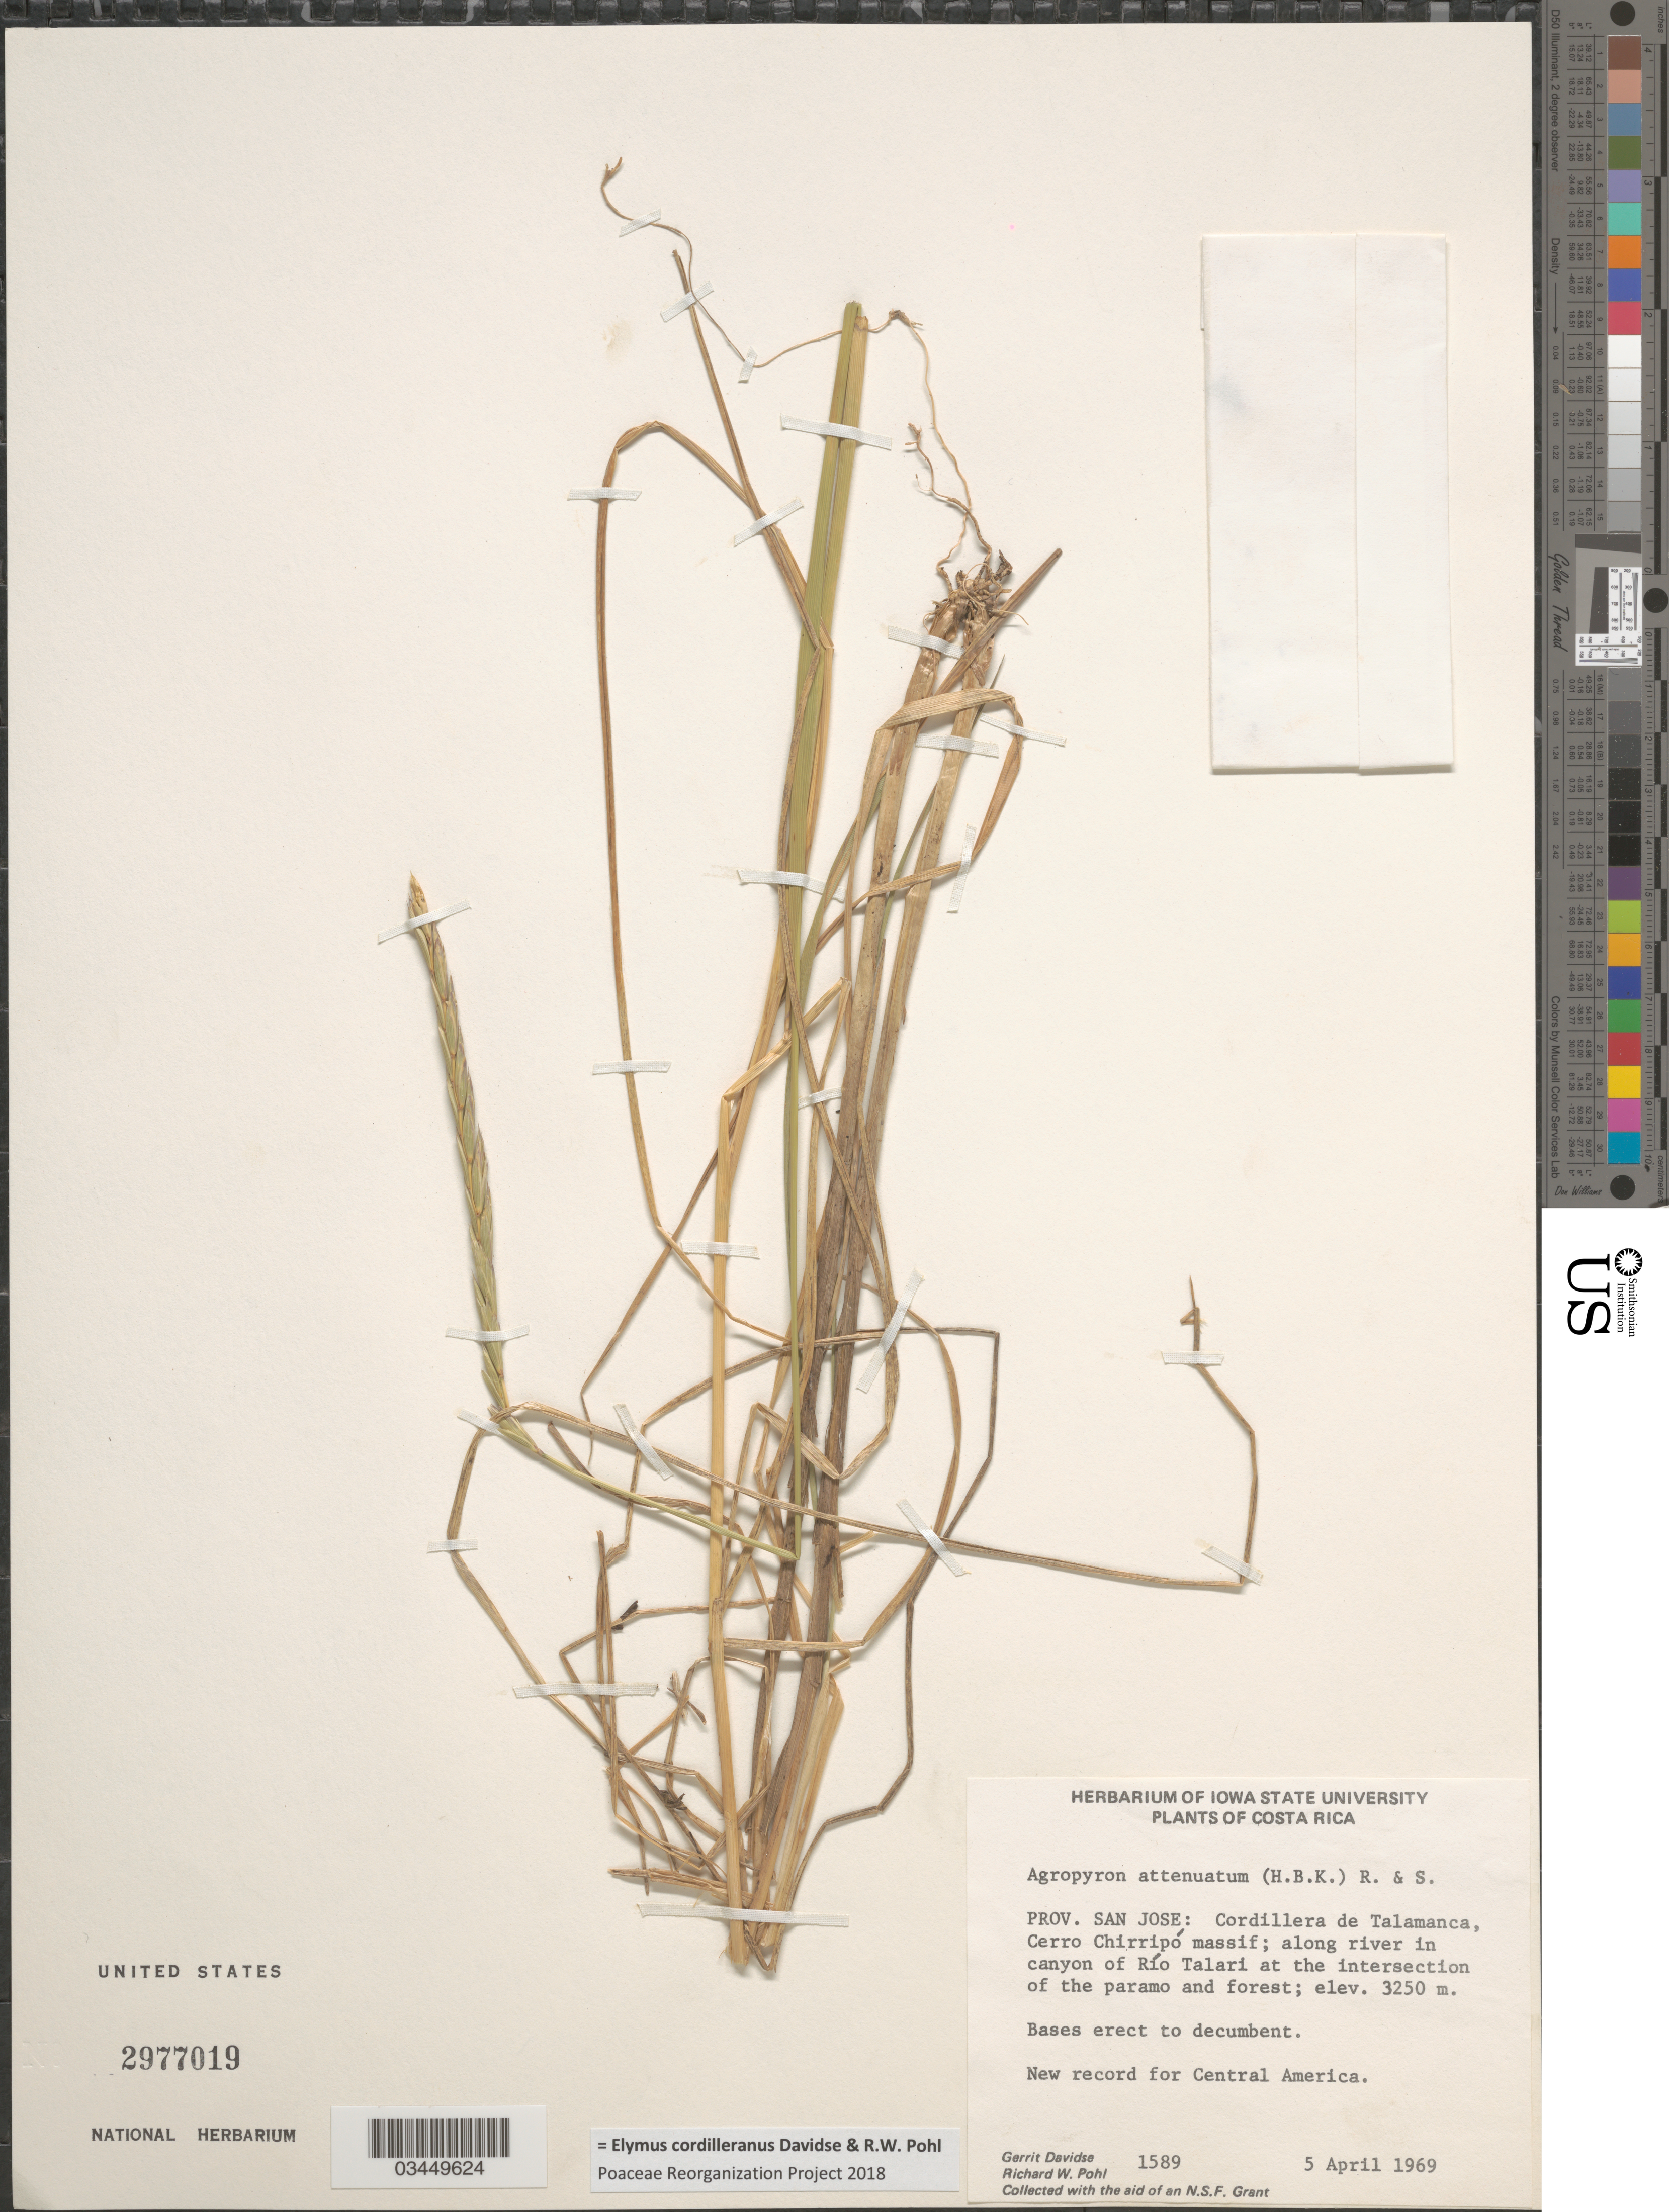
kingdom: Plantae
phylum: Tracheophyta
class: Liliopsida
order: Poales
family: Poaceae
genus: Elymus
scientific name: Elymus cordilleranus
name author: Davidse & R.W. Pohl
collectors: G. Davidse & R. W. Pohl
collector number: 1589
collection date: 1969-04-05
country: Costa Rica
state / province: San José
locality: Cordillera de Talamanca, Cerro Chirripó massif; along river in canyon of Río Talari at the intersection of the paramo and forest.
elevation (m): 3250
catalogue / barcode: US 2977019